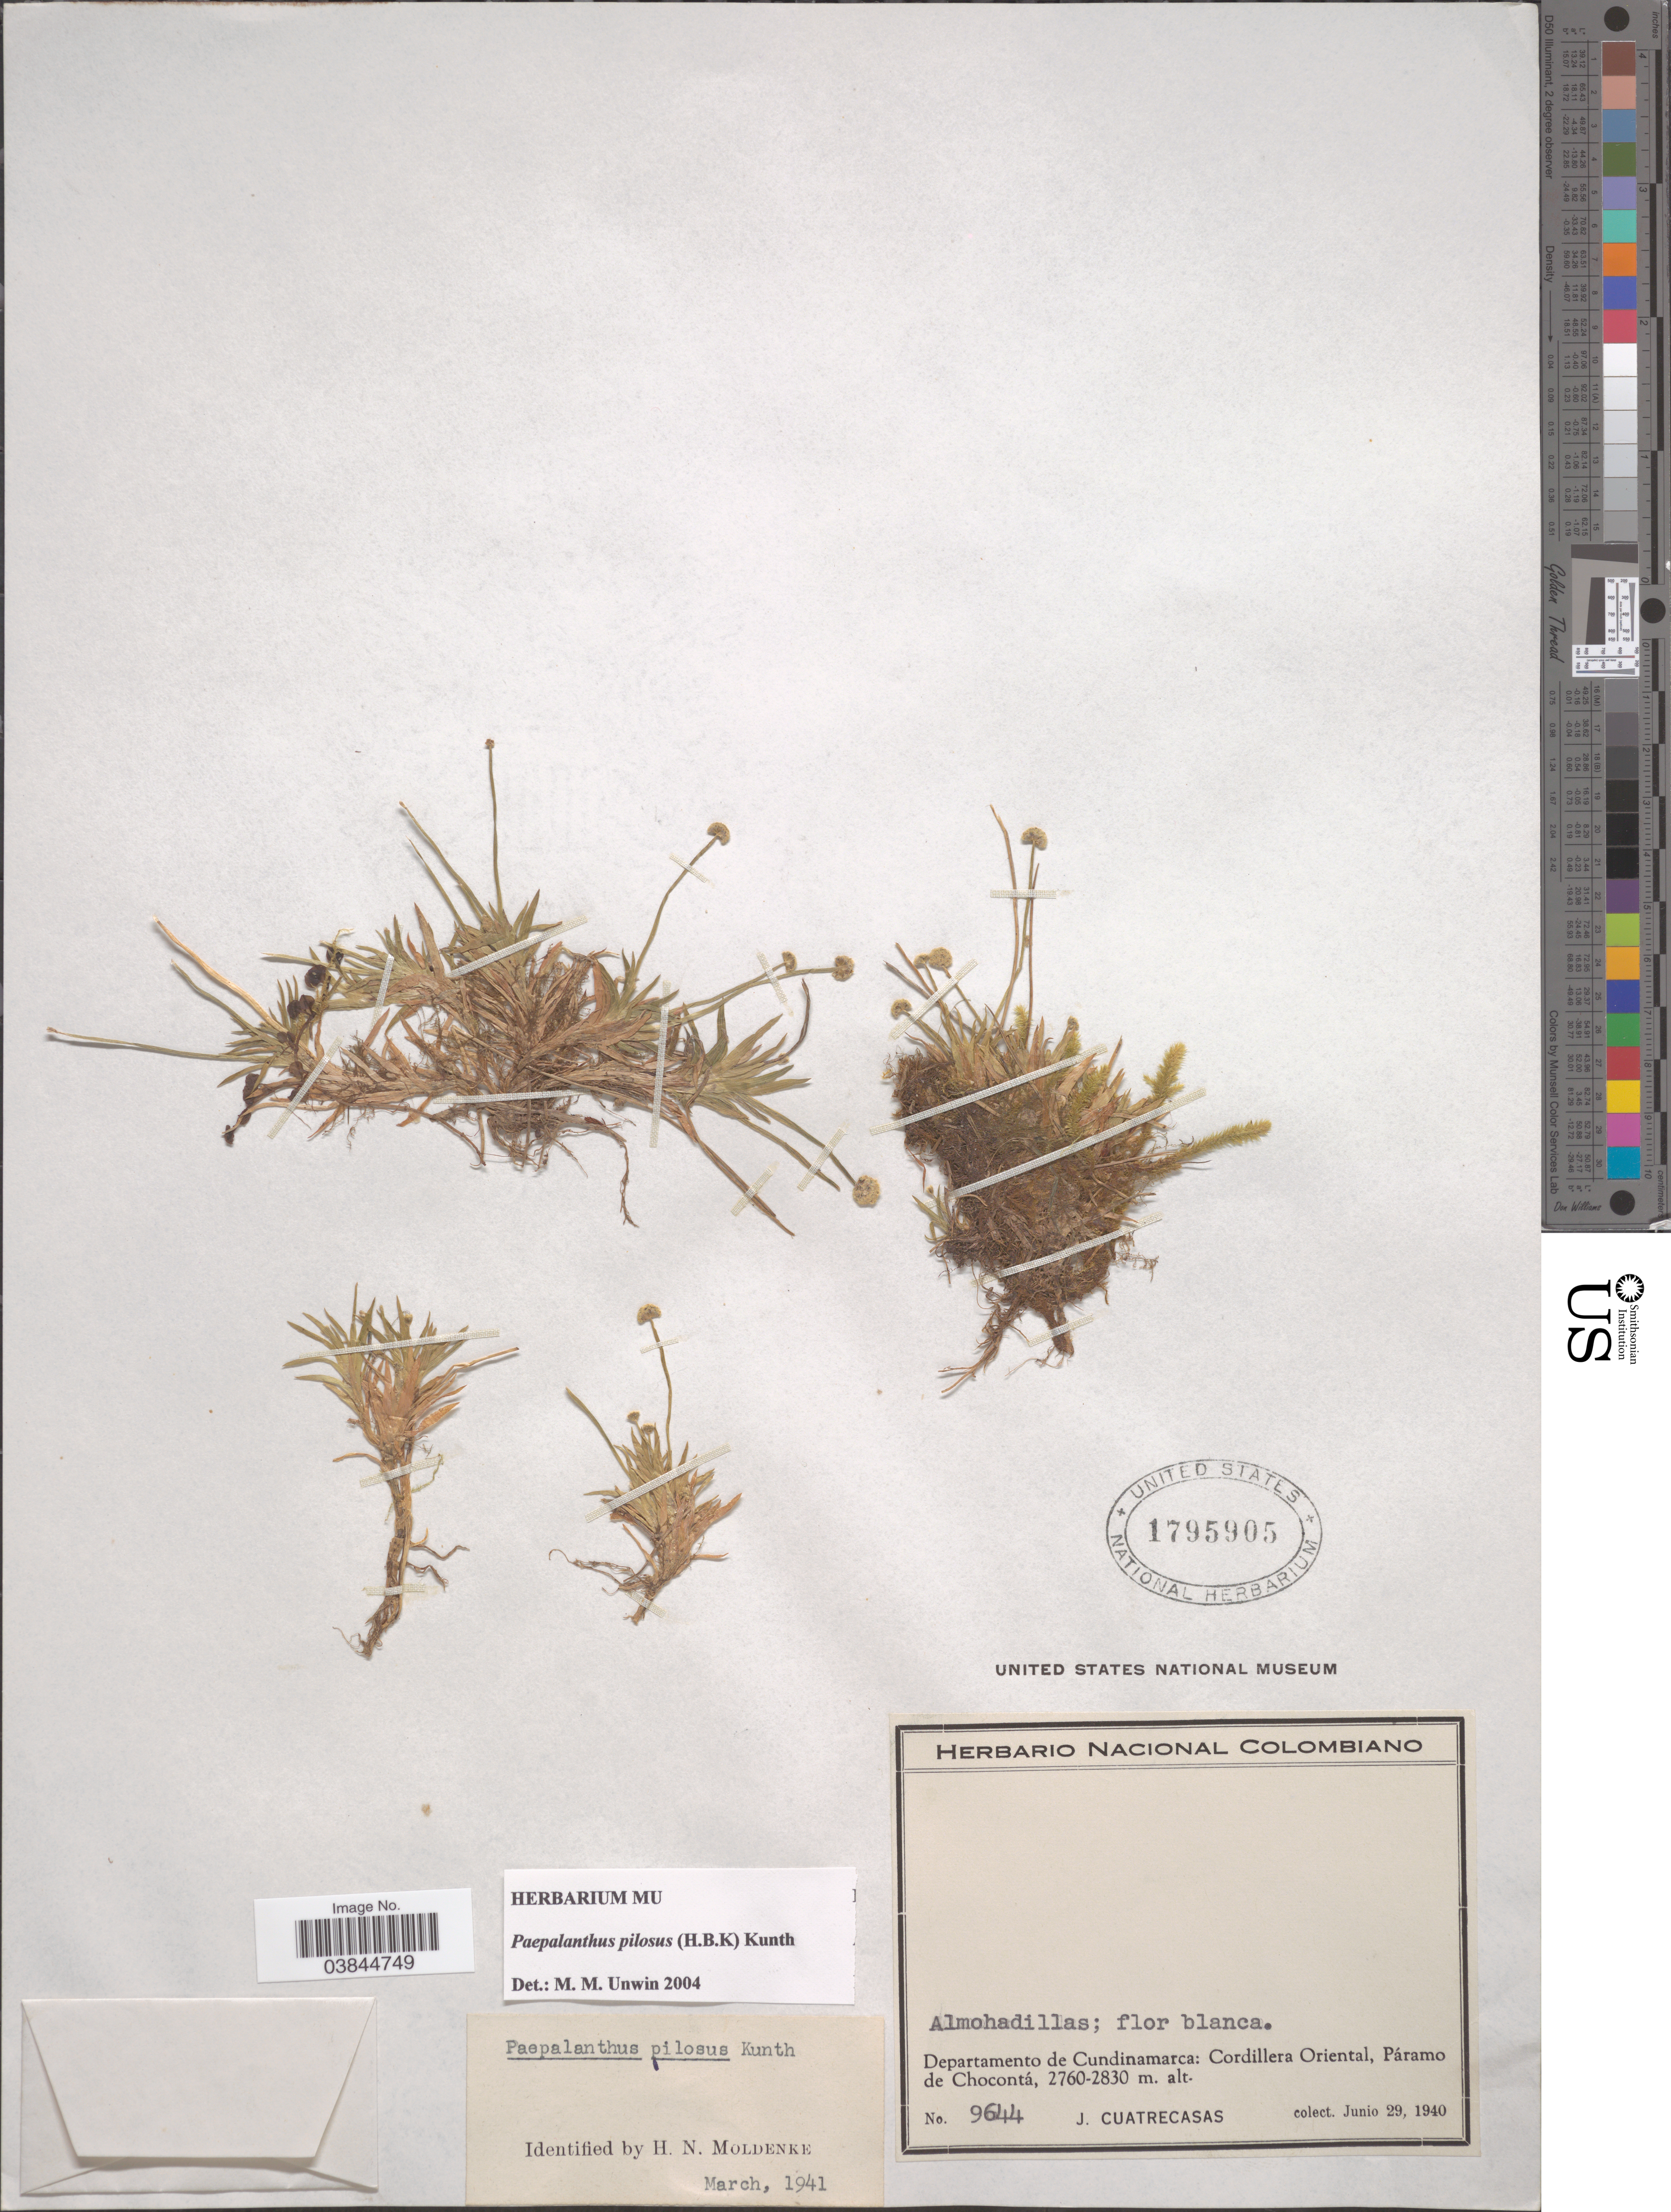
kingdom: Plantae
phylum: Tracheophyta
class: Liliopsida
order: Poales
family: Eriocaulaceae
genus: Paepalanthus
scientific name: Paepalanthus pilosus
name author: (Kunth) Kunth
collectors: J. Cuatrecasas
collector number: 9644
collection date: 1940-06-29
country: Colombia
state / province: Cundinamarca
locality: Departamento de Cundinamarca: Cordillera Oriental, Páramo de Chocontá.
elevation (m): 2760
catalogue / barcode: US 1795905